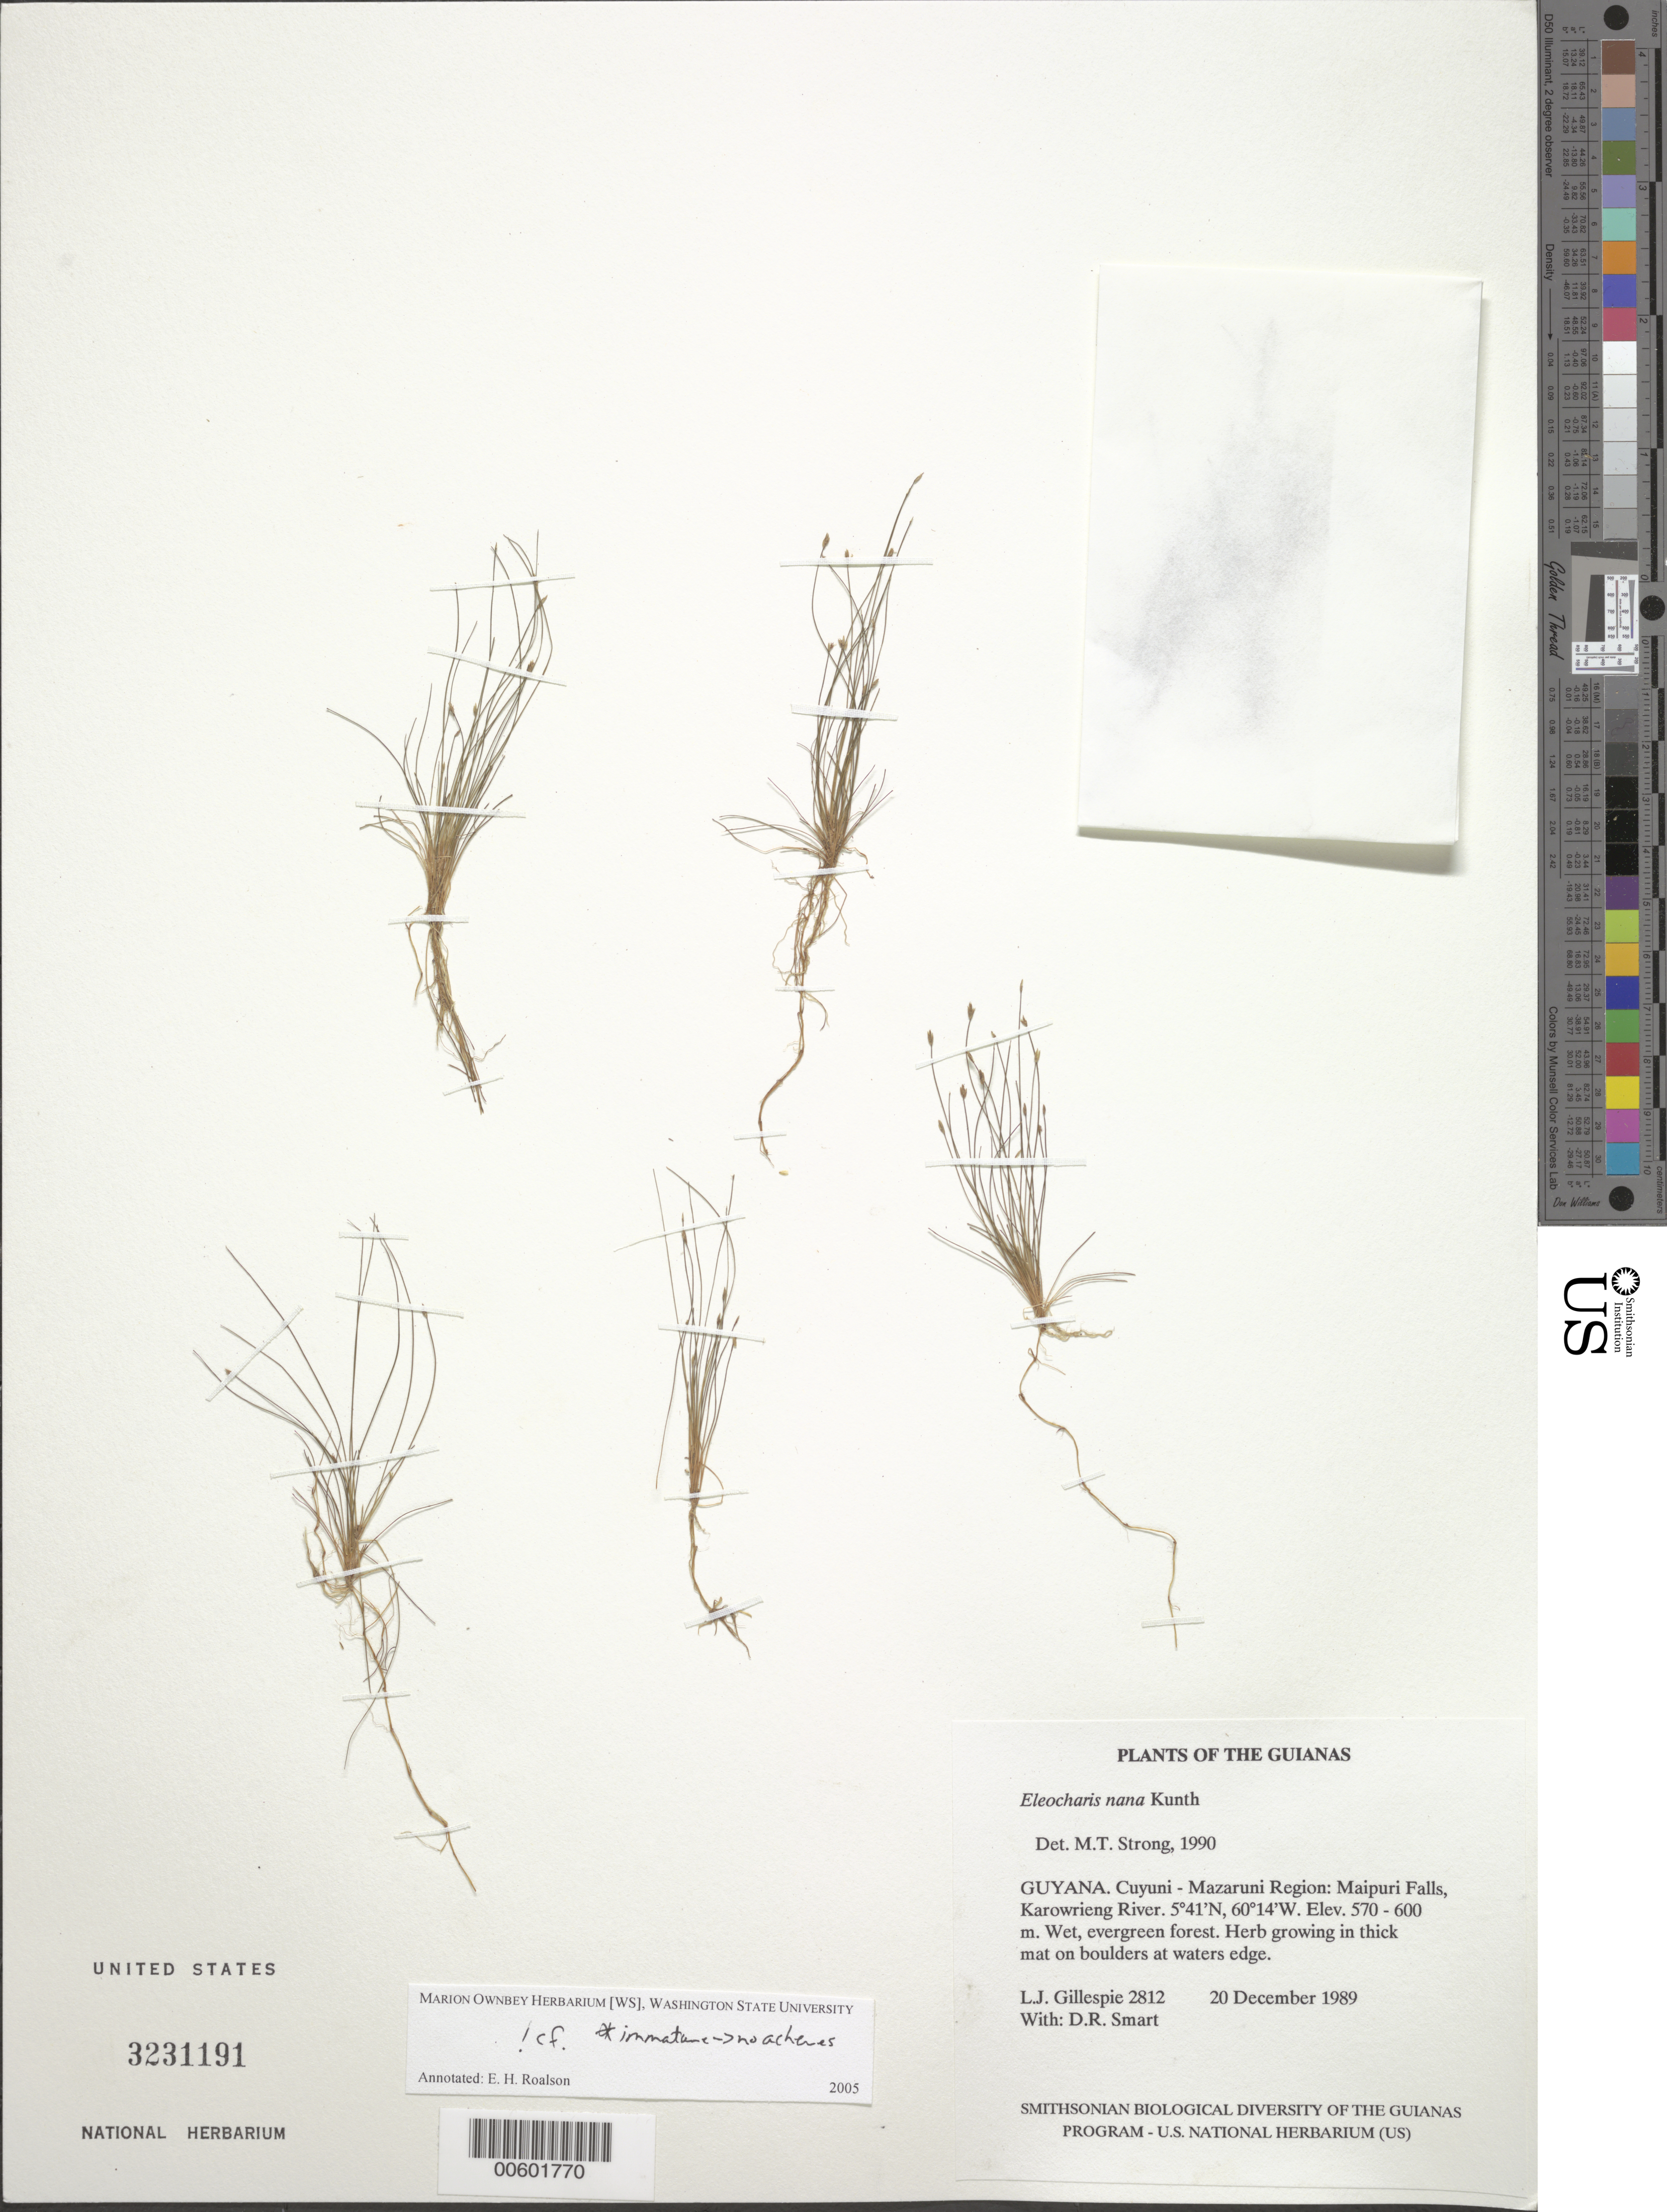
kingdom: Plantae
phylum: Tracheophyta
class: Liliopsida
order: Poales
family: Cyperaceae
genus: Eleocharis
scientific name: Eleocharis nana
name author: Kunth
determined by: Strong, M. T., (US), Smithsonian Institution - National Museum of Natural History (UNITED STATES)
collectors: L. J. Gillespie & D. R. Smart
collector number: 2812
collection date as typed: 20 December 1989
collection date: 1989-12-20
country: Guyana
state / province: Cuyuni-Mazaruni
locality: Maipuri Falls, Karowrieng River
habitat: Wet, evergreen forest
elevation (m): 570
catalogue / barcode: US 3231191